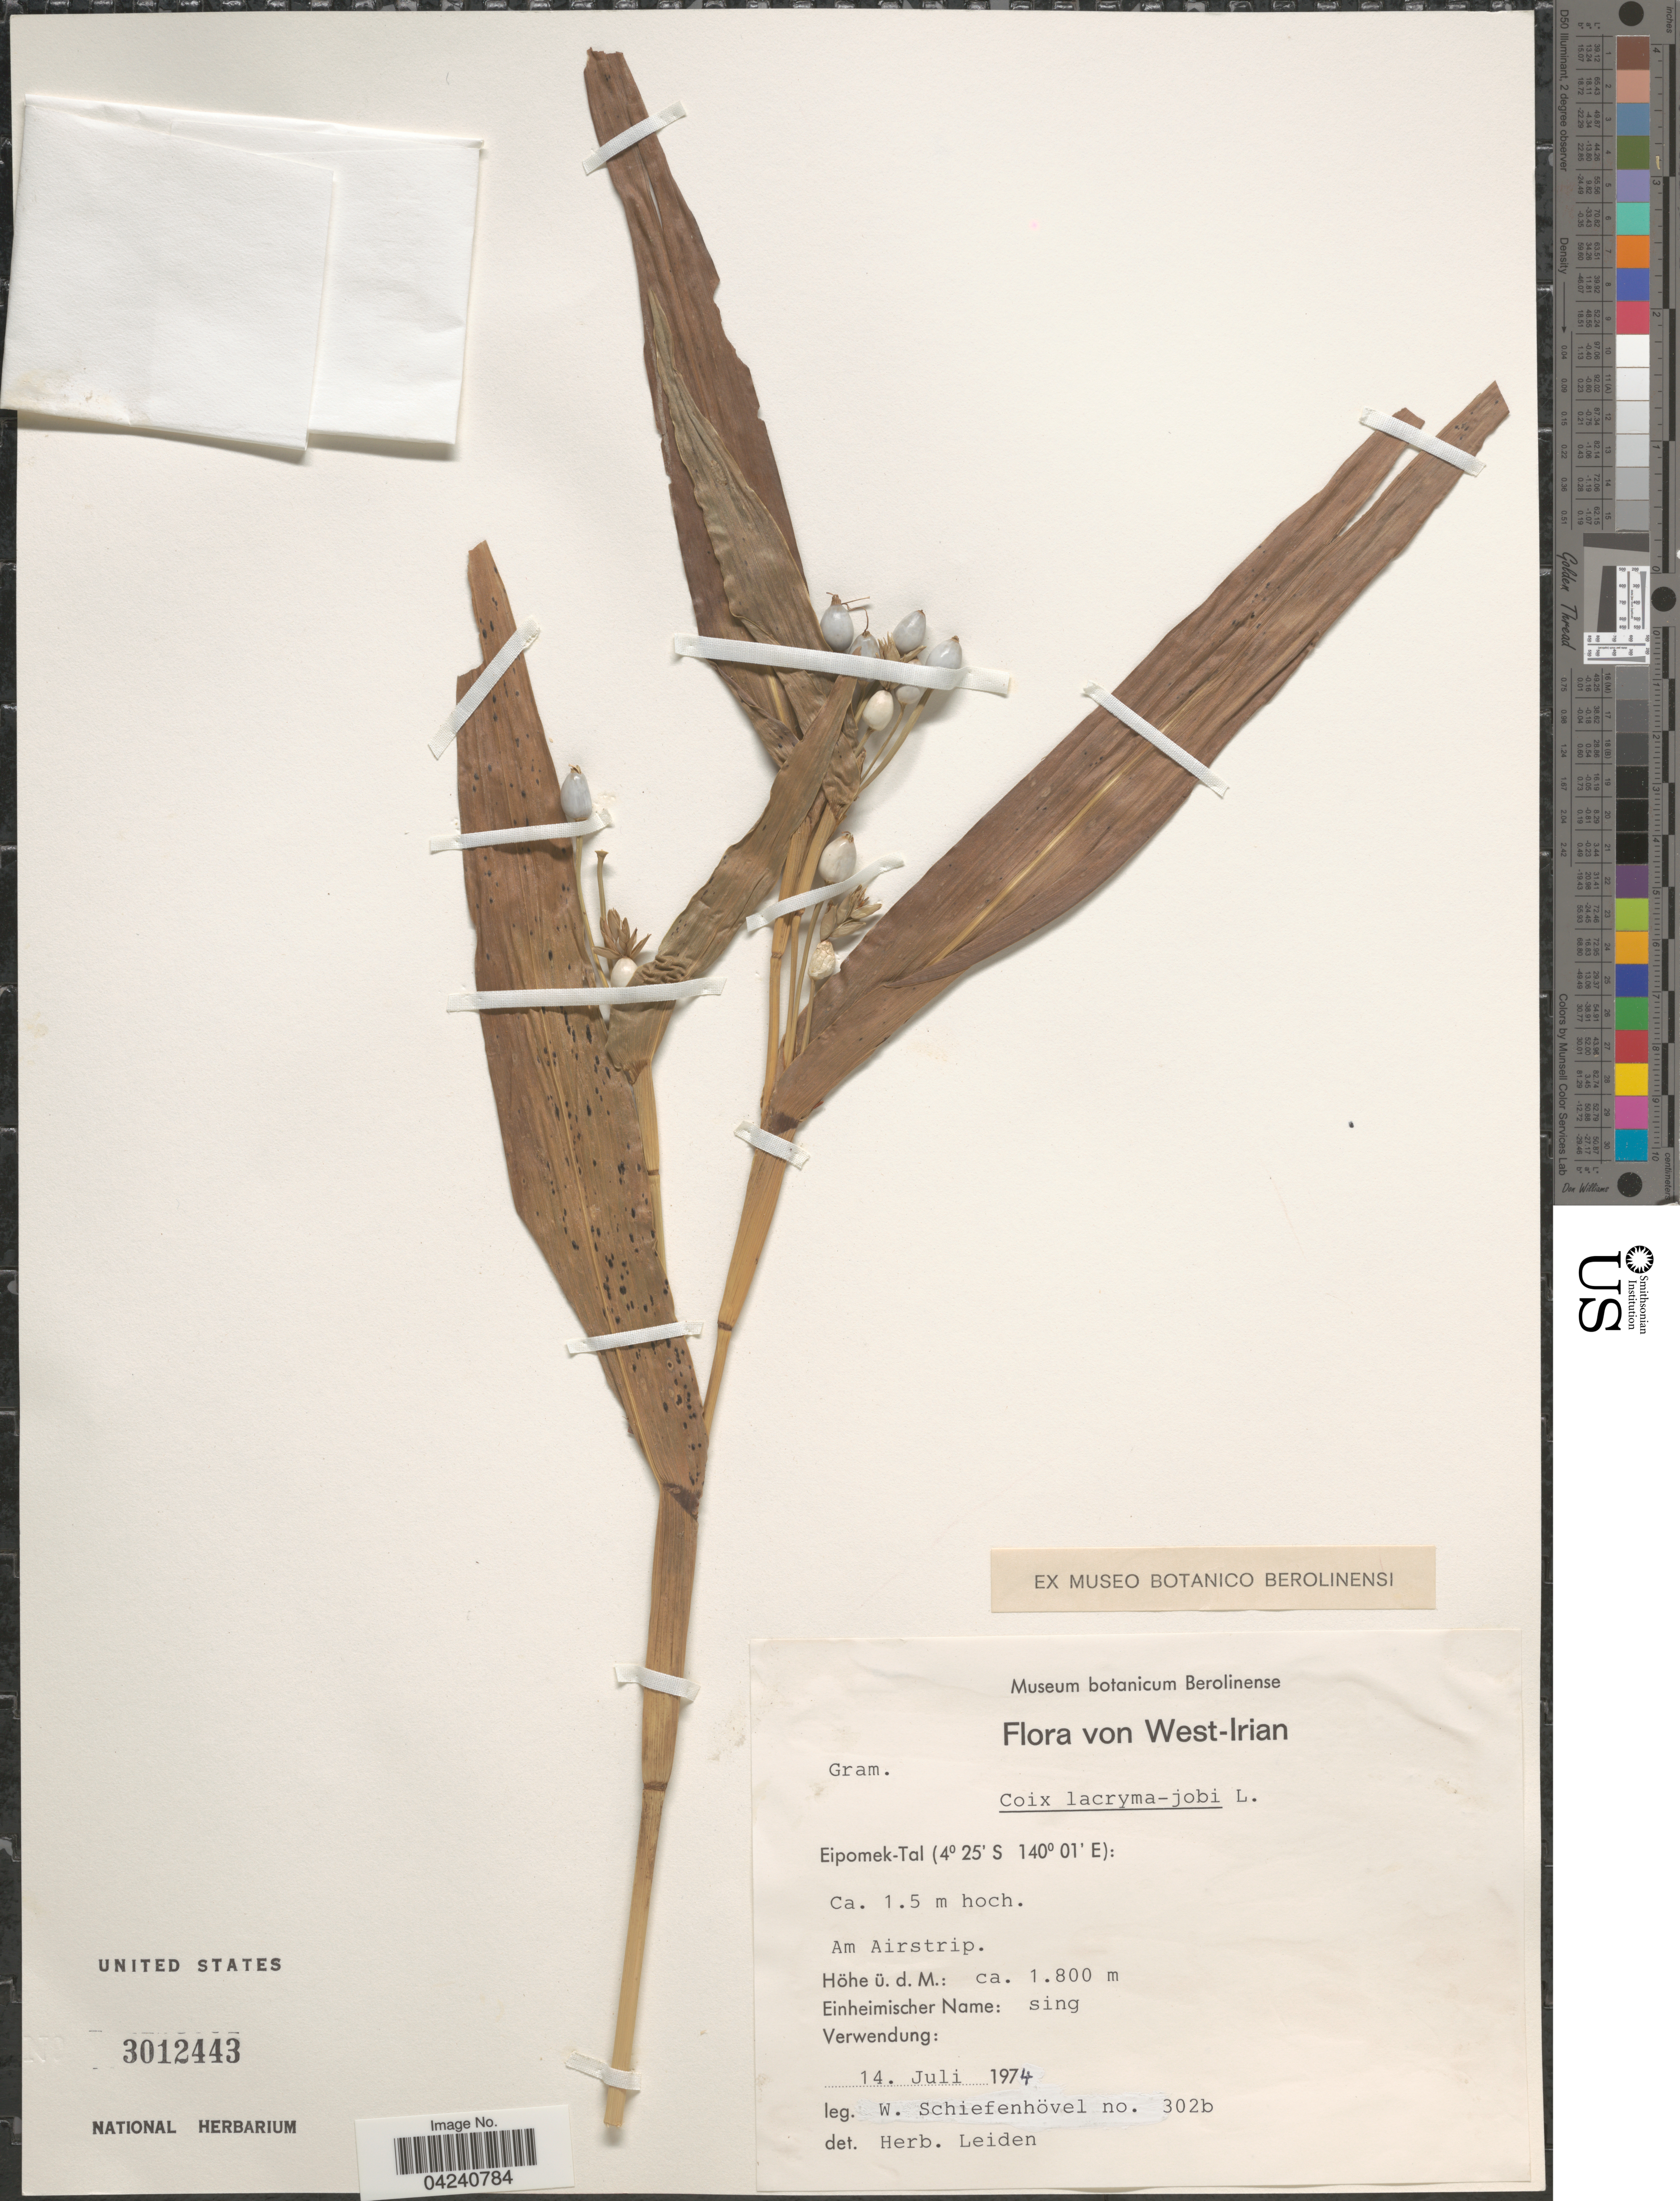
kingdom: Plantae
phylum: Tracheophyta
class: Liliopsida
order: Poales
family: Poaceae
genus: Coix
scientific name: Coix lacryma-jobi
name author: L.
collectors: W. Schiefenhövel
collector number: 302b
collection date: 1974-07-14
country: Indonesia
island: New Guinea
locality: West-Irian. Eipomek-Tal. Am Airstrip.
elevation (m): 1800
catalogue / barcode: US 3012443